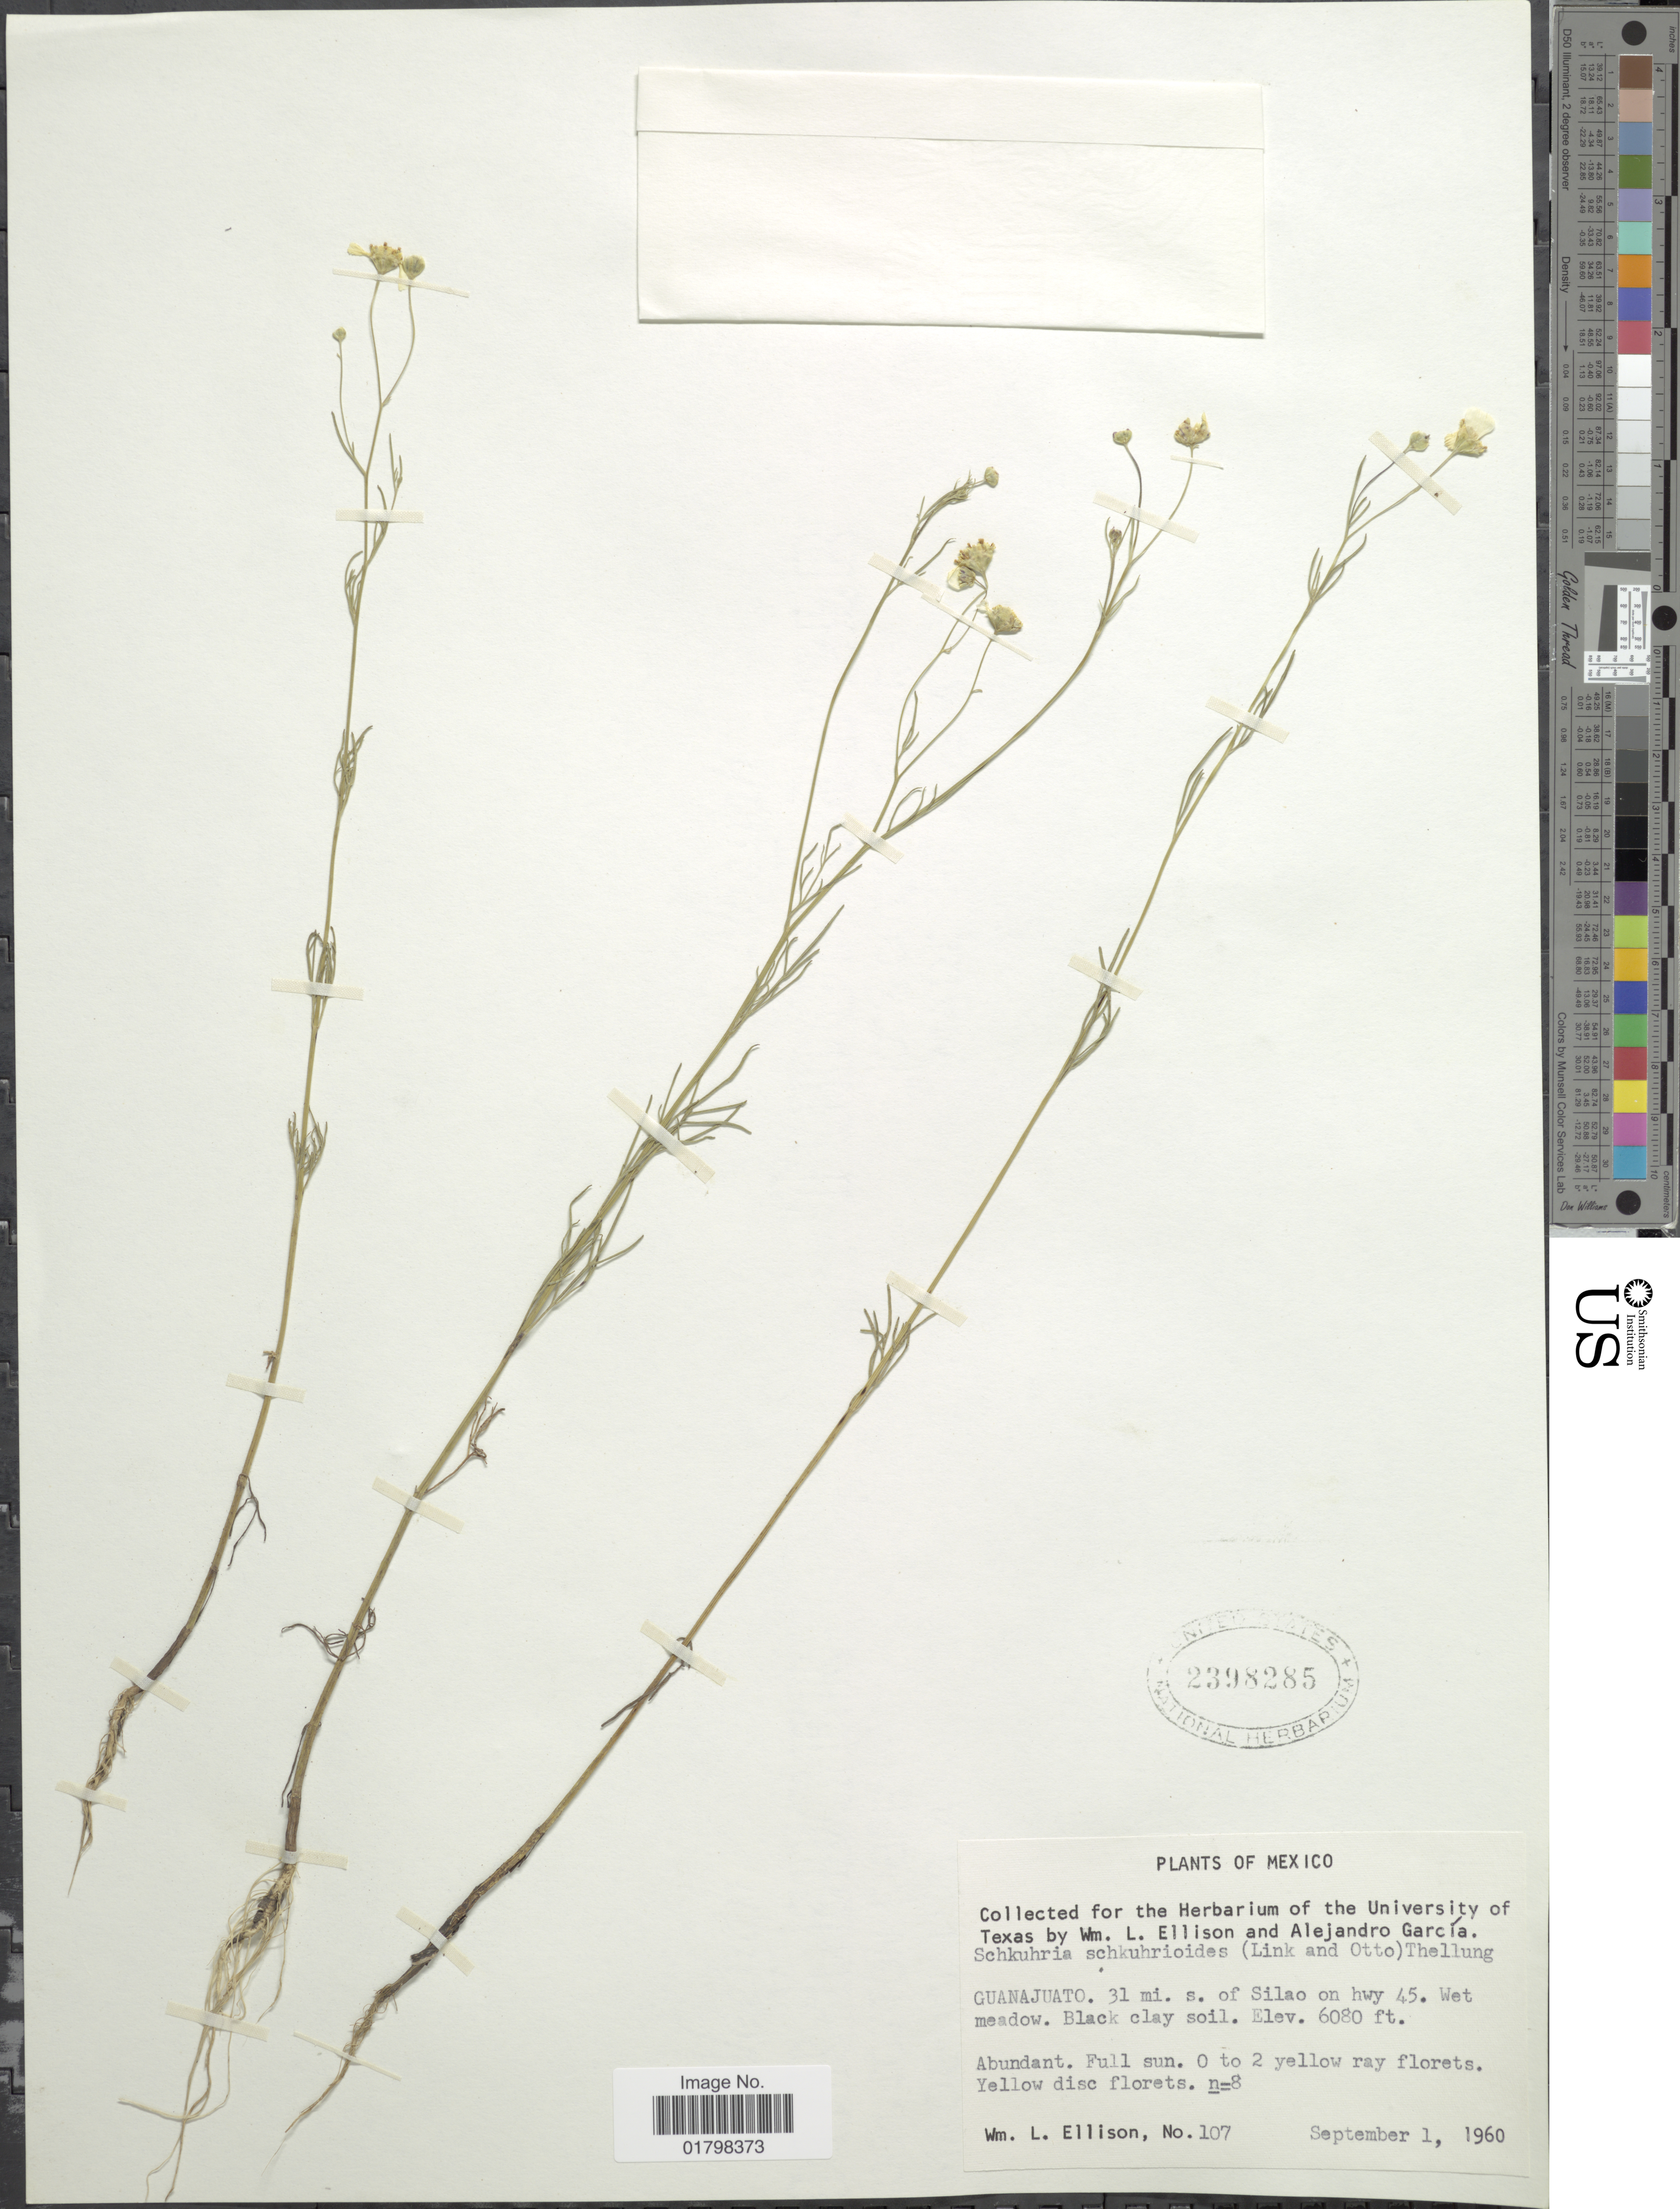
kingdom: Plantae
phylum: Tracheophyta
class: Magnoliopsida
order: Asterales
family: Asteraceae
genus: Schkuhria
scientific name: Schkuhria schkuhrioides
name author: (Link & Otto) Thell.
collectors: W. L. Ellison & A. Garcia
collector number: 107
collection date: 1960-09-01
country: Mexico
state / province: Guanajuato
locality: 31 mi. s. of Silao on hwy 45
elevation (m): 1853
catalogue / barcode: US 2398285